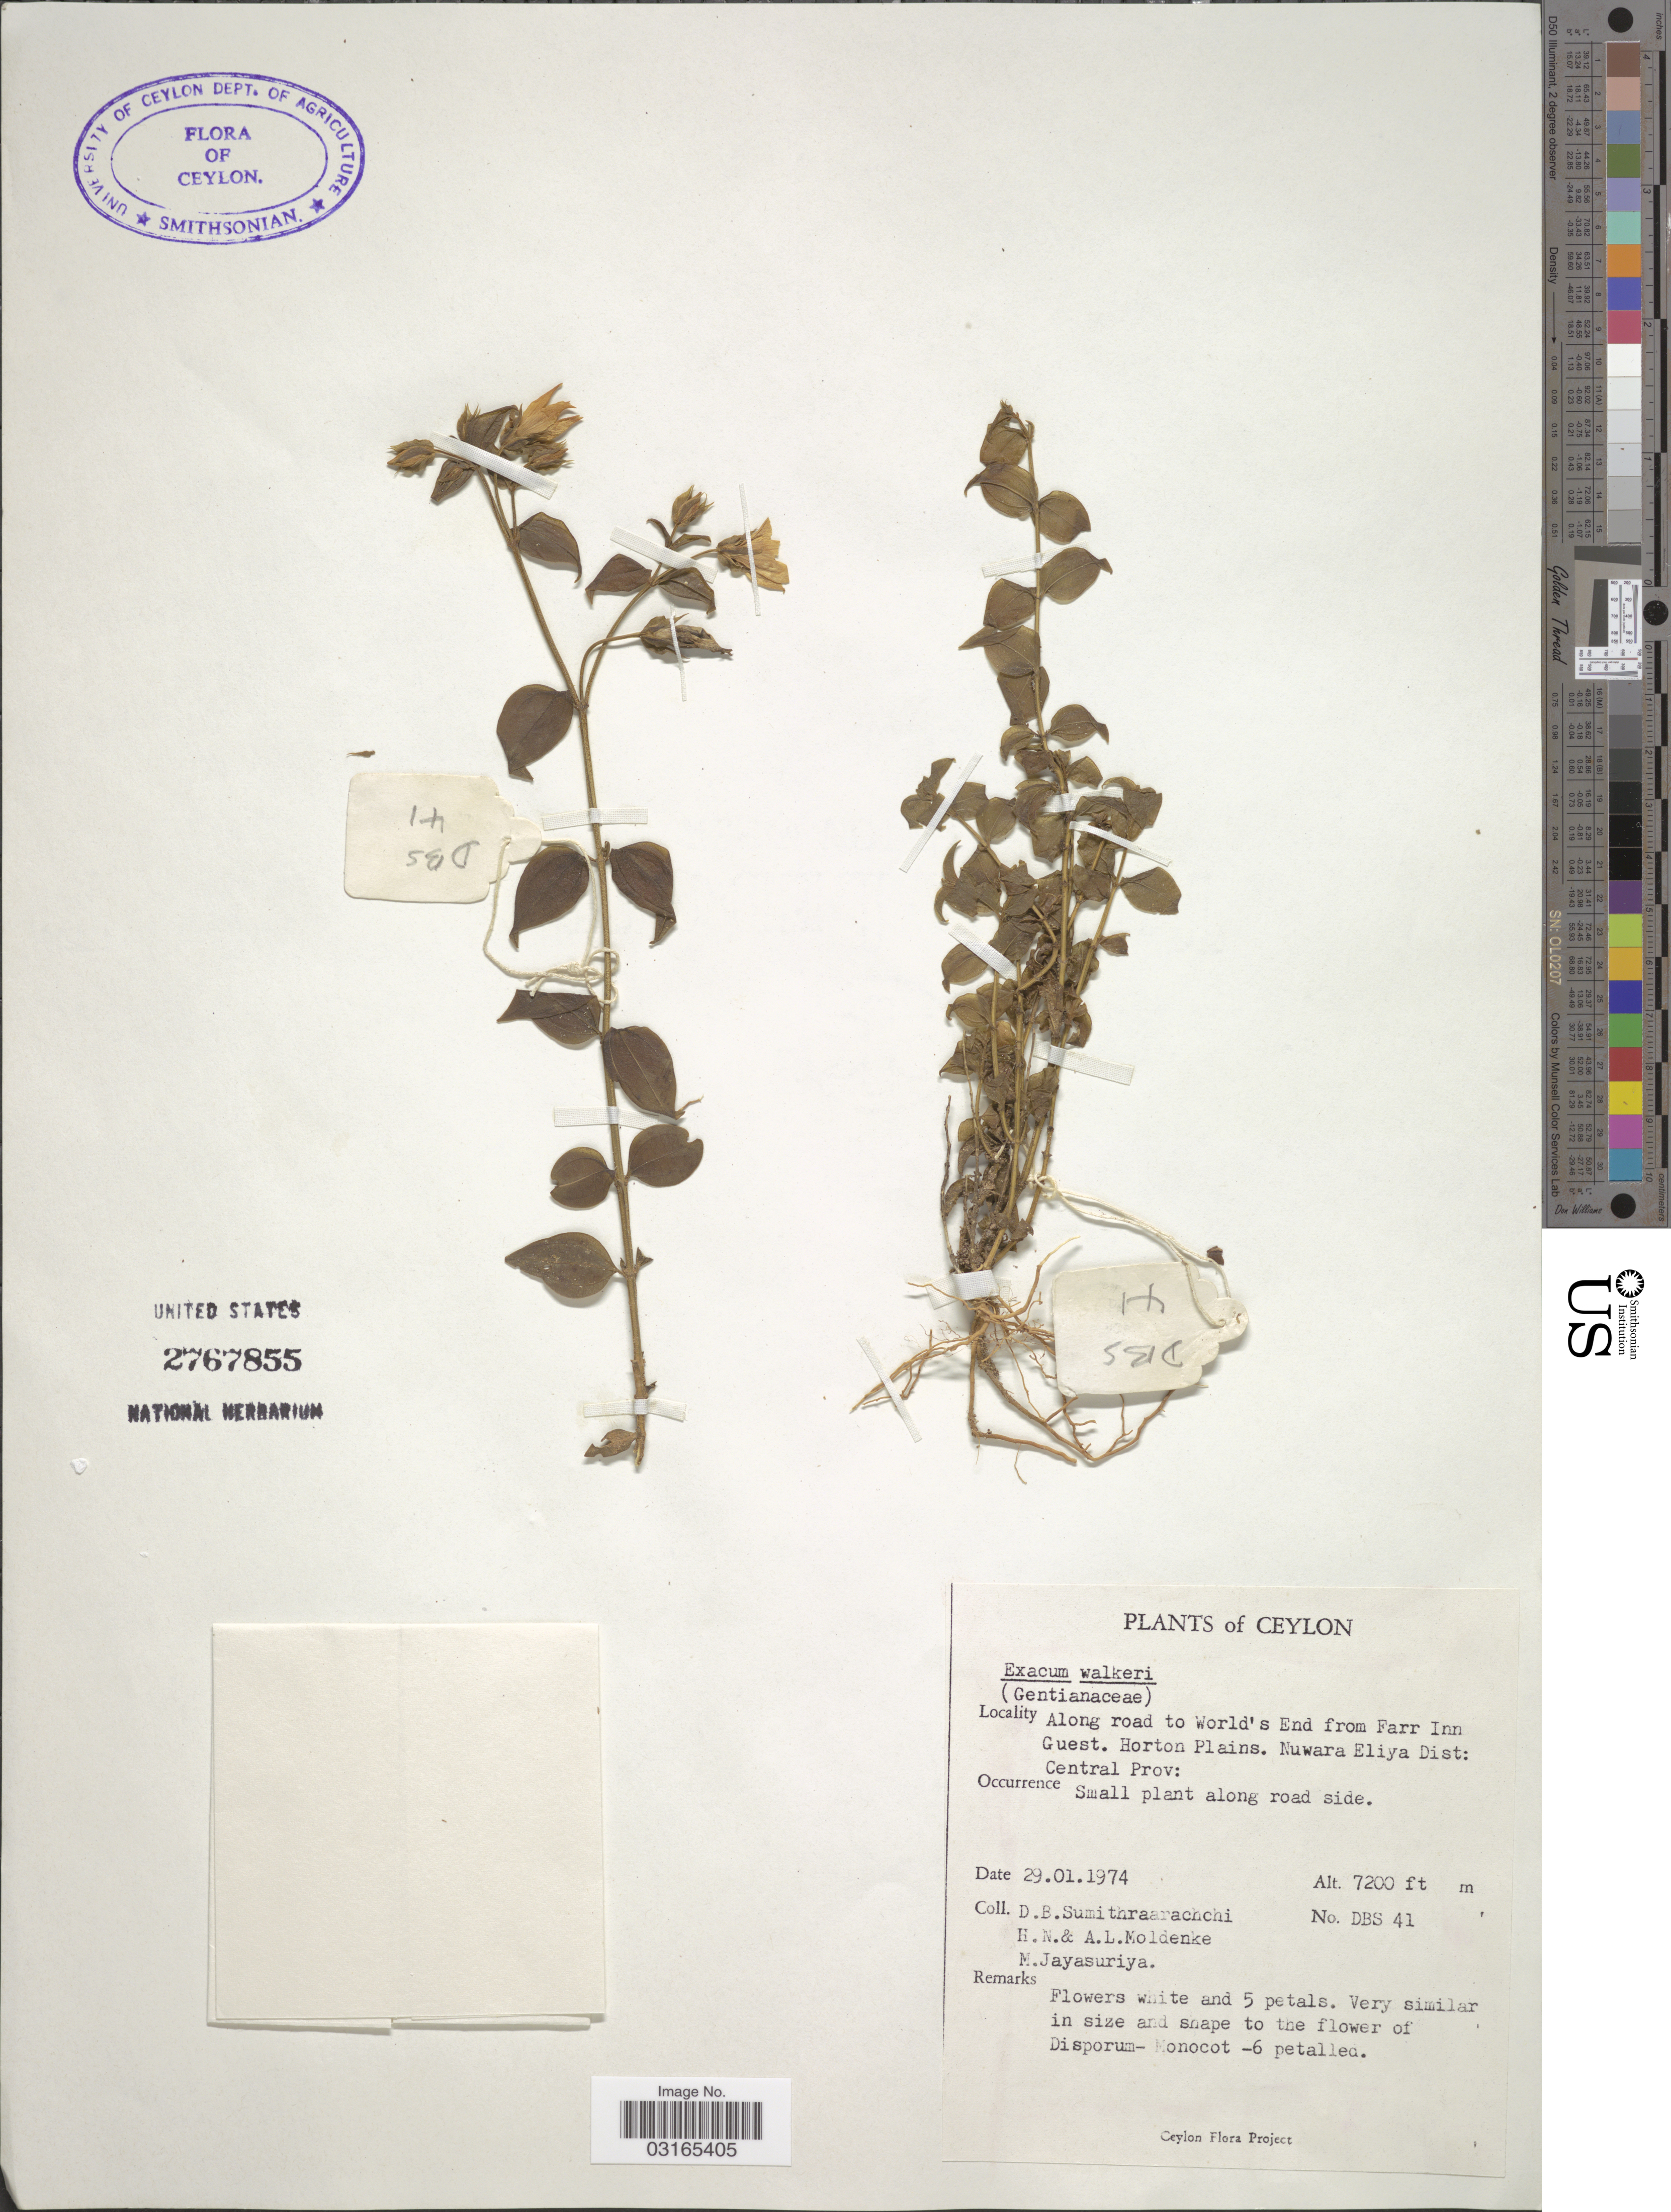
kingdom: Plantae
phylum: Tracheophyta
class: Magnoliopsida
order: Gentianales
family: Gentianaceae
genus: Exacum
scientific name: Exacum walkeri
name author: Arn. ex Griseb.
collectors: D. B. Sumithraarachchi, H. N. Moldenke, A. L. Moldenke & M. Jayasuriya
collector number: DBS41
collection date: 1974-01-29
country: Sri Lanka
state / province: Central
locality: Ceylon. Along road to World's End from Farr Inn Guest. Horton Plains. Nuwara Eliya Dist.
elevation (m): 2195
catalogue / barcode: US 2767855